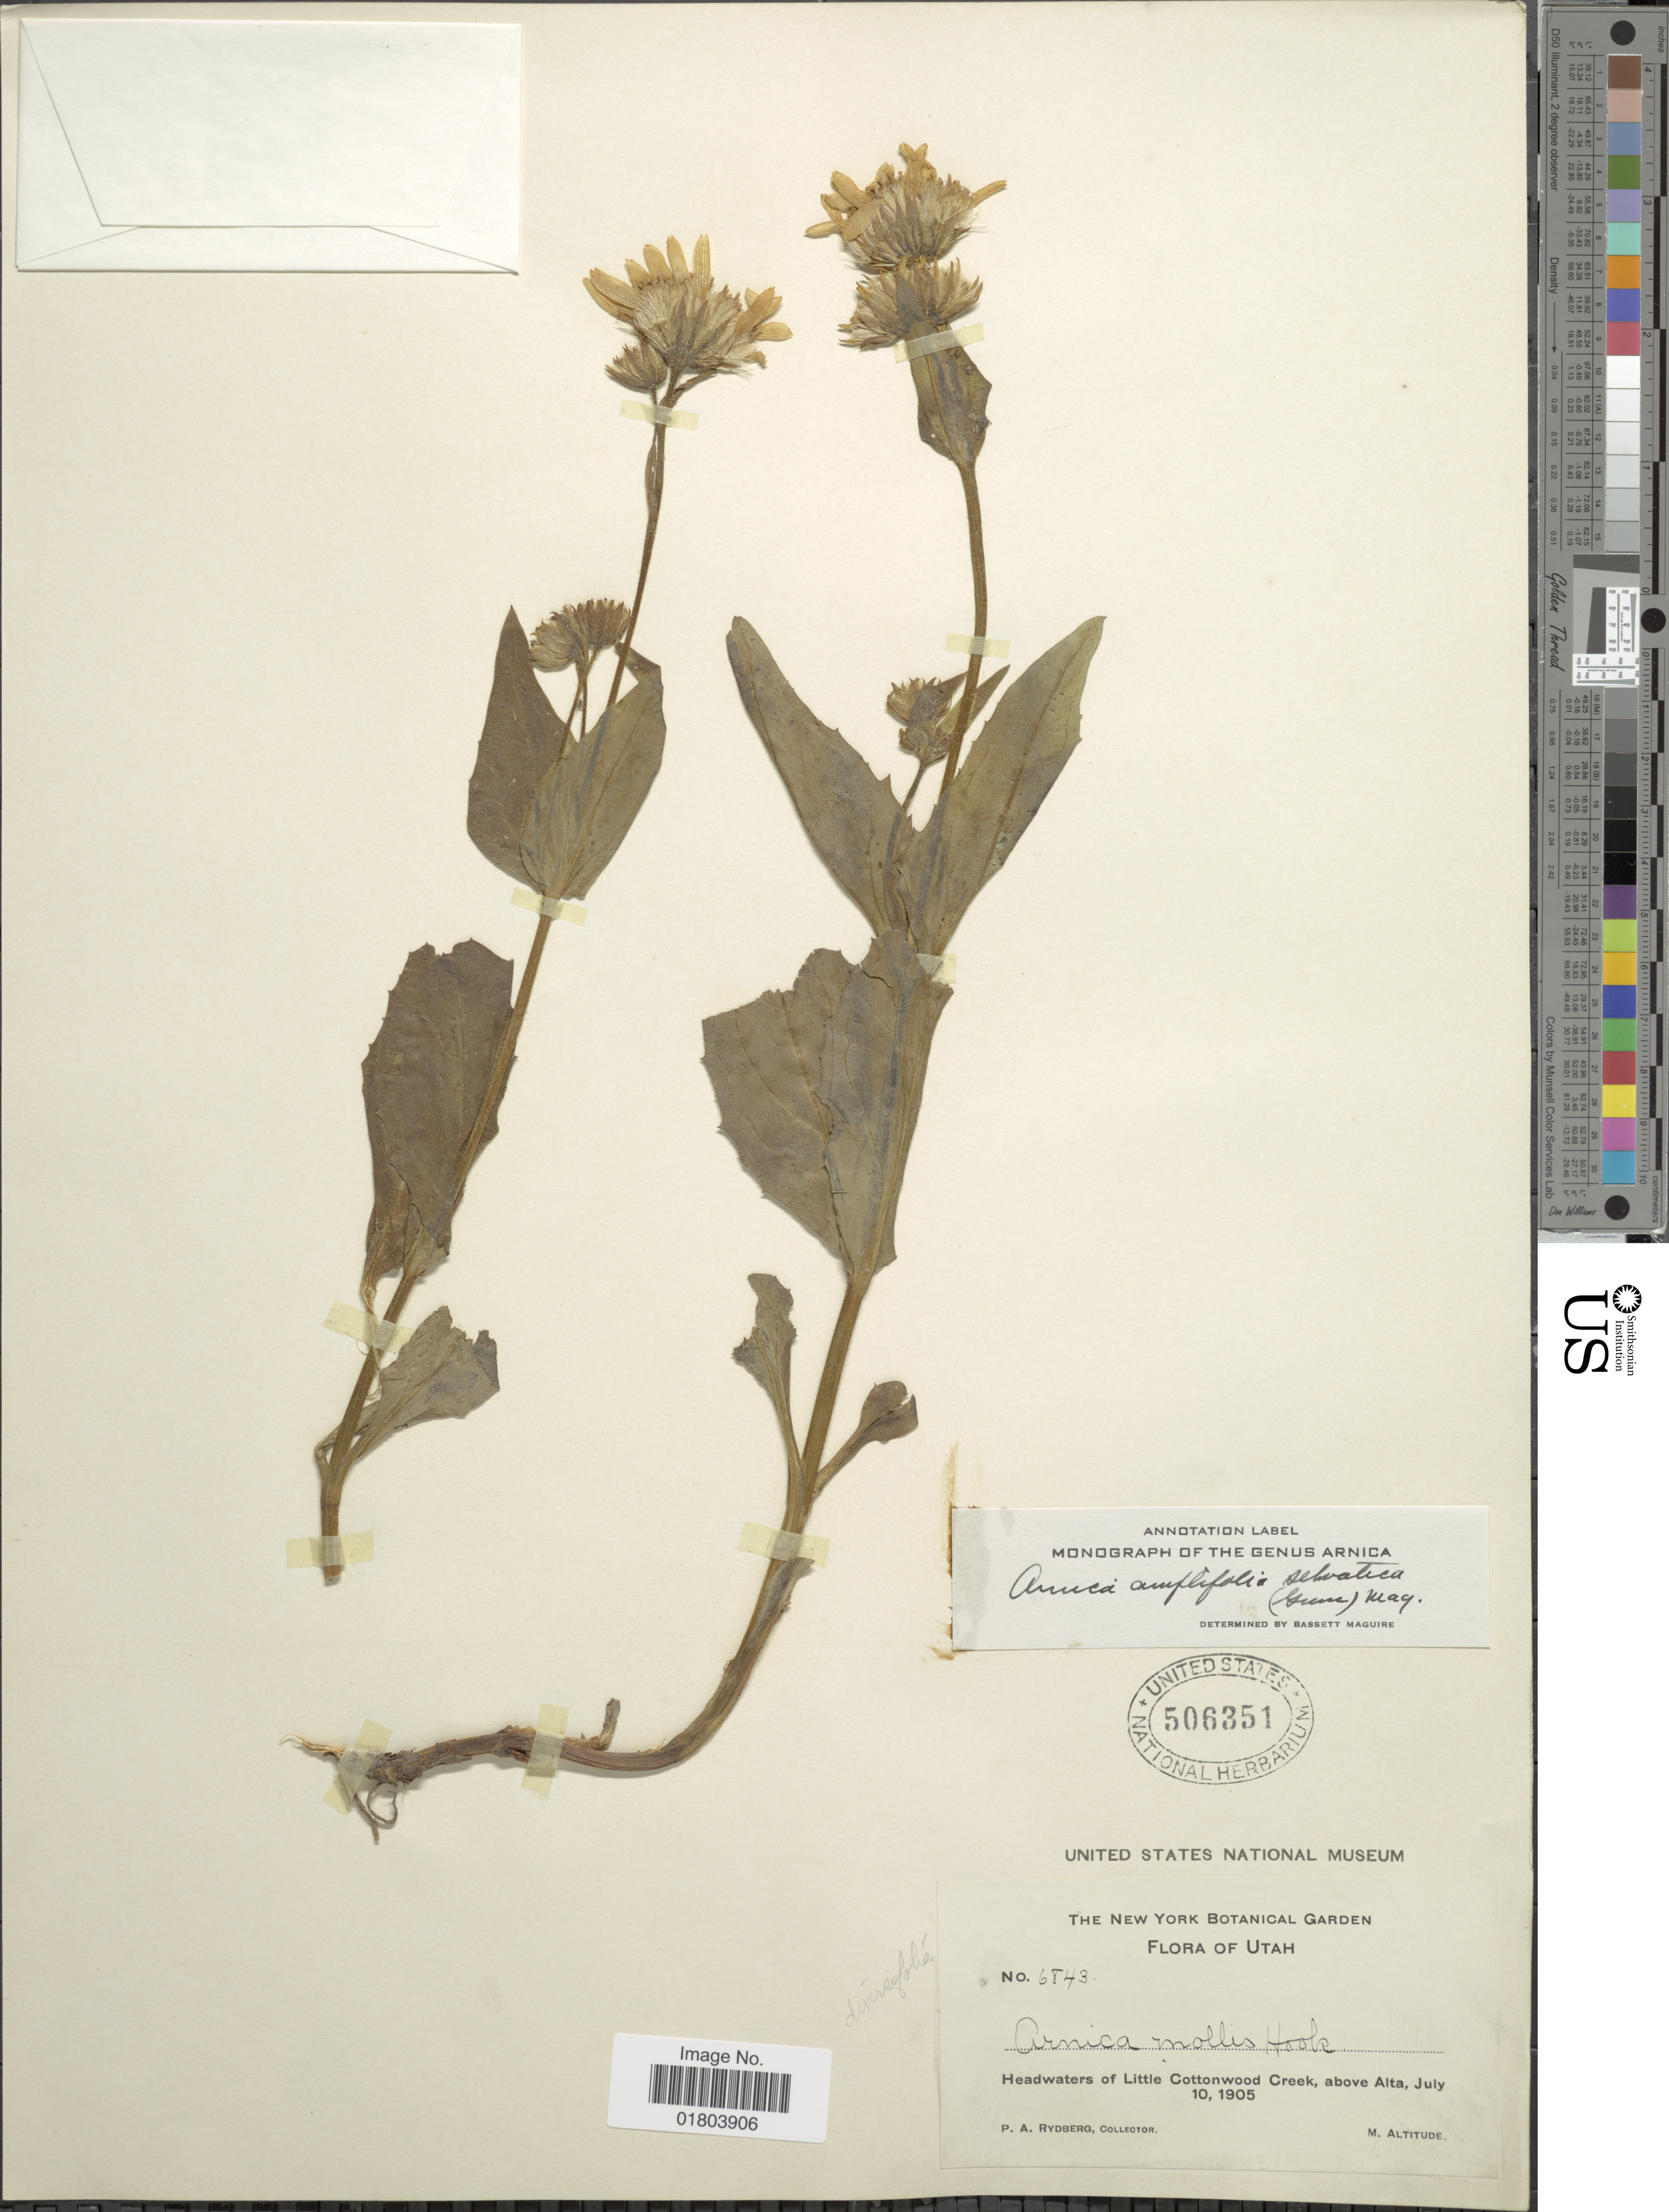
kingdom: Plantae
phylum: Tracheophyta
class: Magnoliopsida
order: Asterales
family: Asteraceae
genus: Arnica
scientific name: Arnica mollis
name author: Hook.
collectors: P. A. Rydberg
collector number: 6843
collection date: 1905-07-10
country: United States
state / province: Utah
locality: Headwaters of Little Cottonwood Creek, above Alta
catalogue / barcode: US 506351